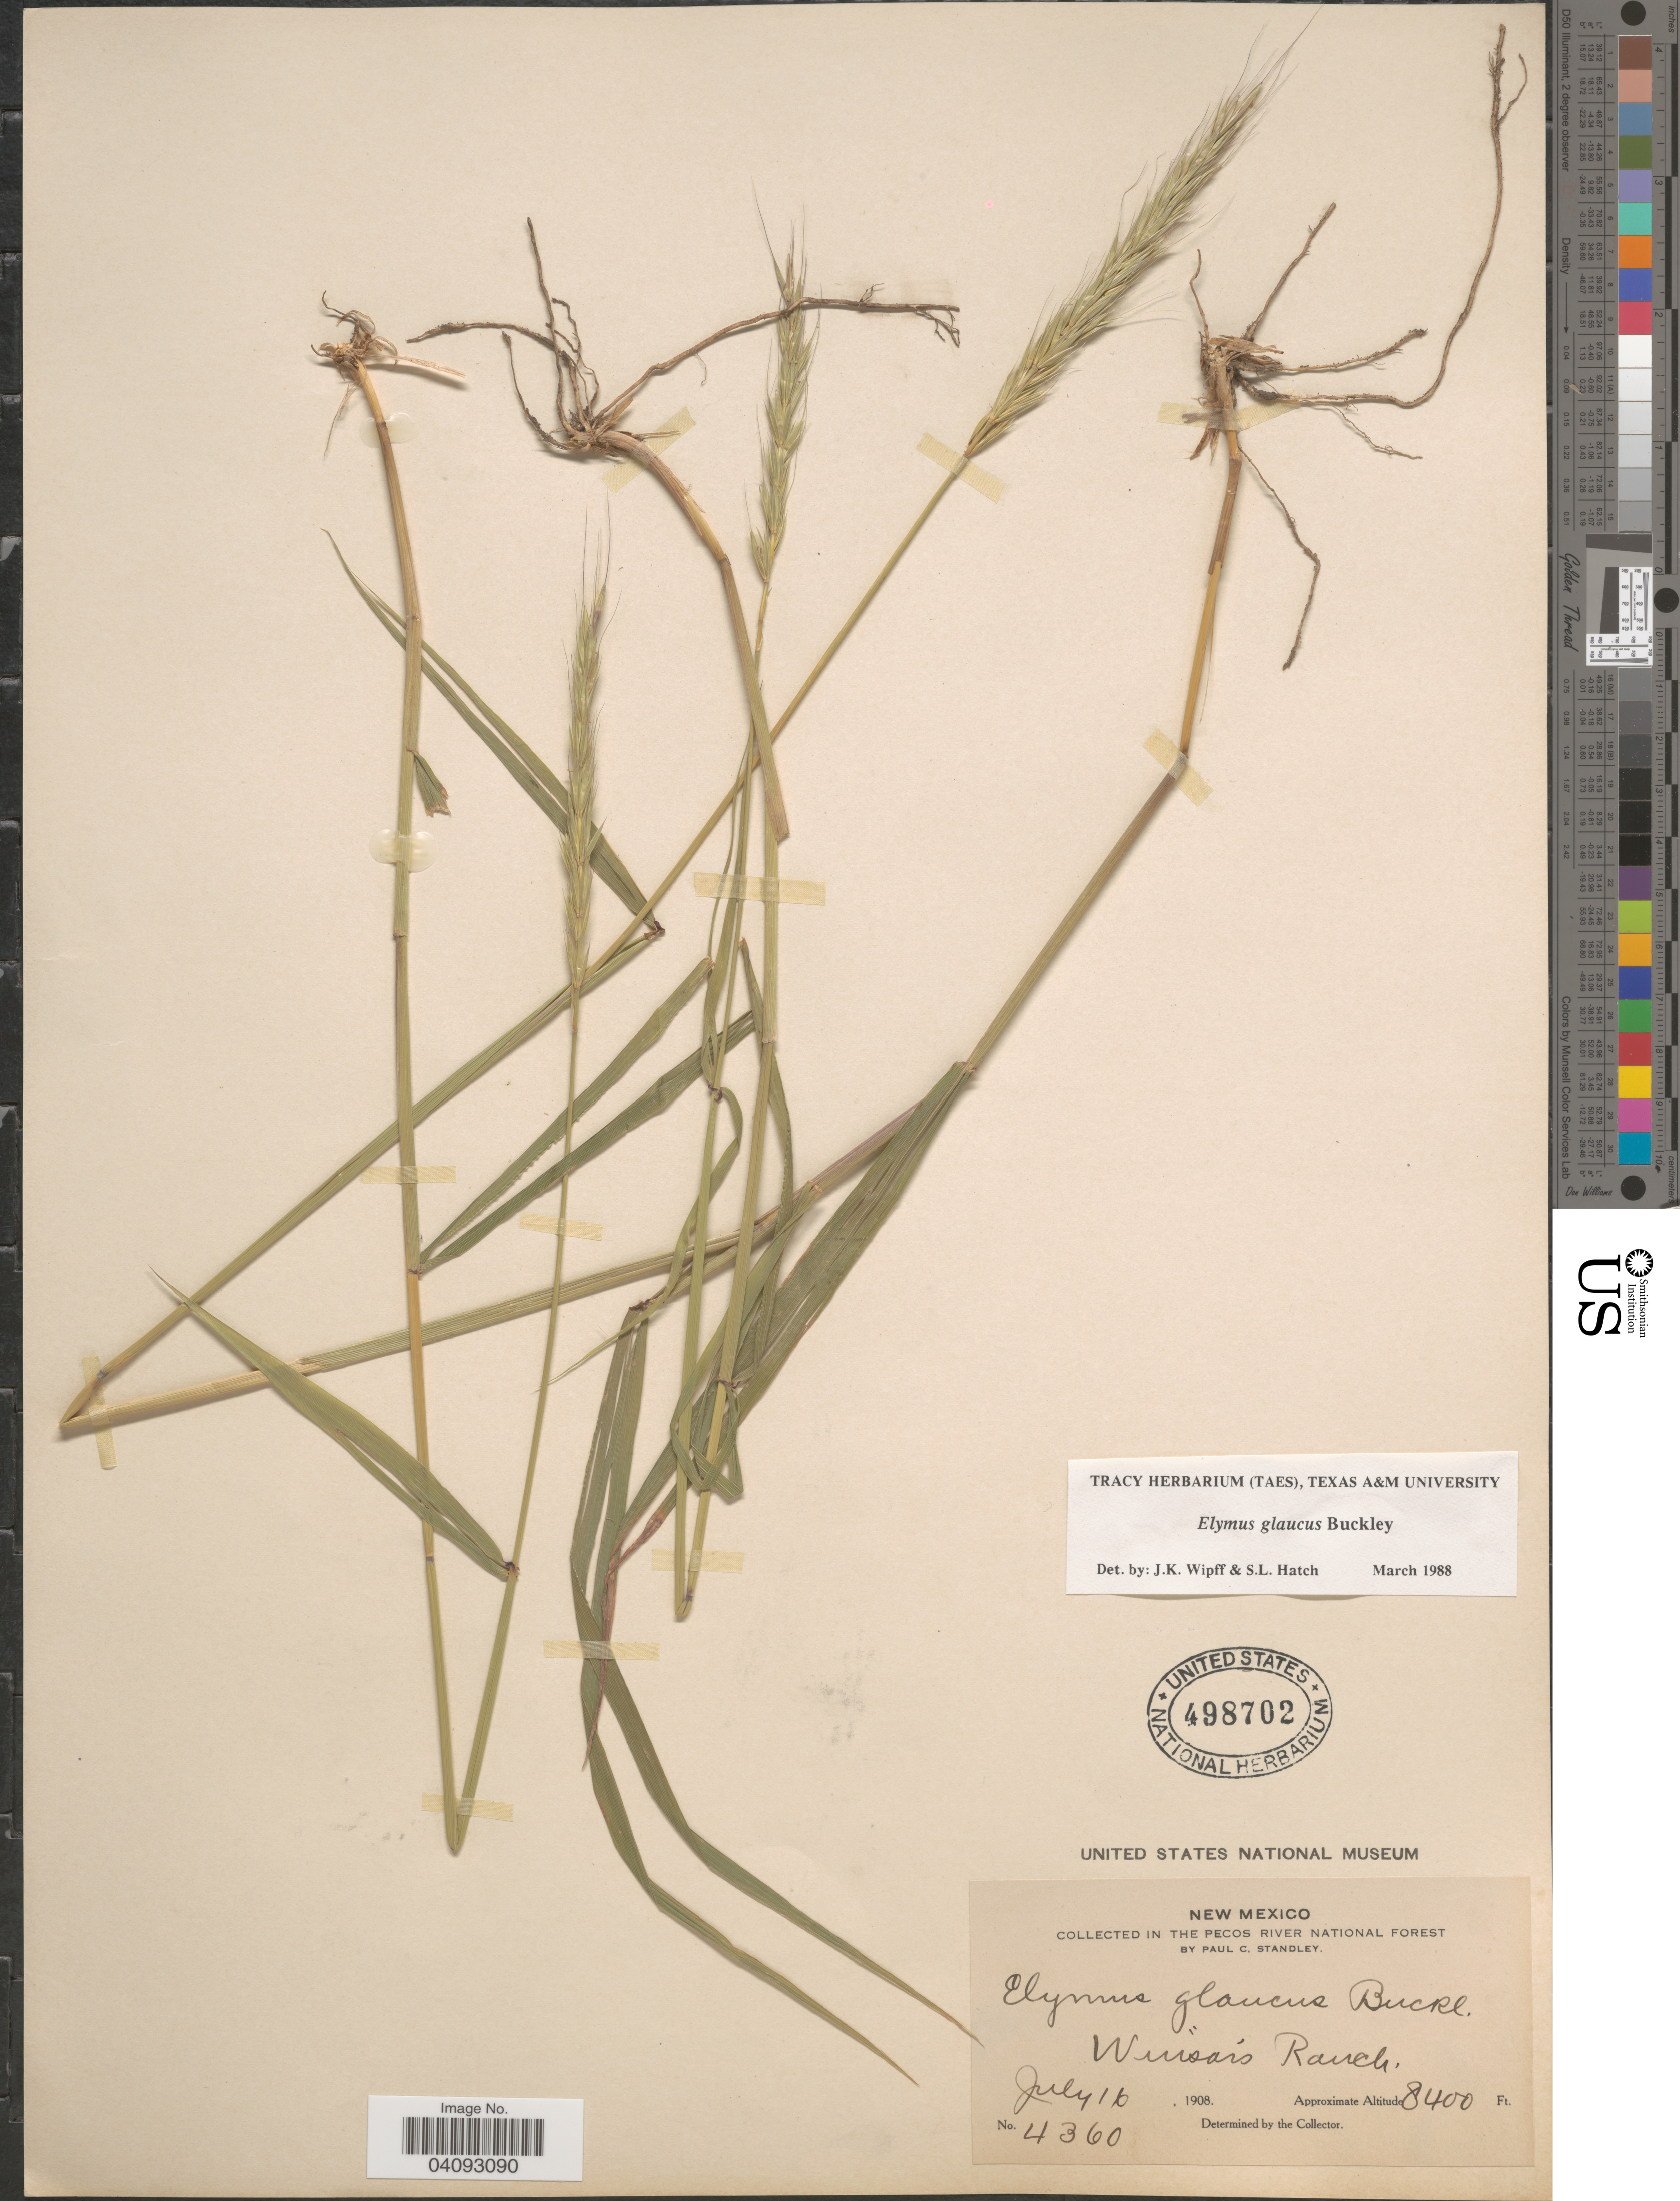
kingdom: Plantae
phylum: Tracheophyta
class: Liliopsida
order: Poales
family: Poaceae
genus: Elymus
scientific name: Elymus glaucus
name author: Buckley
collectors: P. C. Standley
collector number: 4360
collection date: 1908-07-16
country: United States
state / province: New Mexico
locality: In the Pecos River National Forest. Winsor's Ranch.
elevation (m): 2560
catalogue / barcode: US 498702